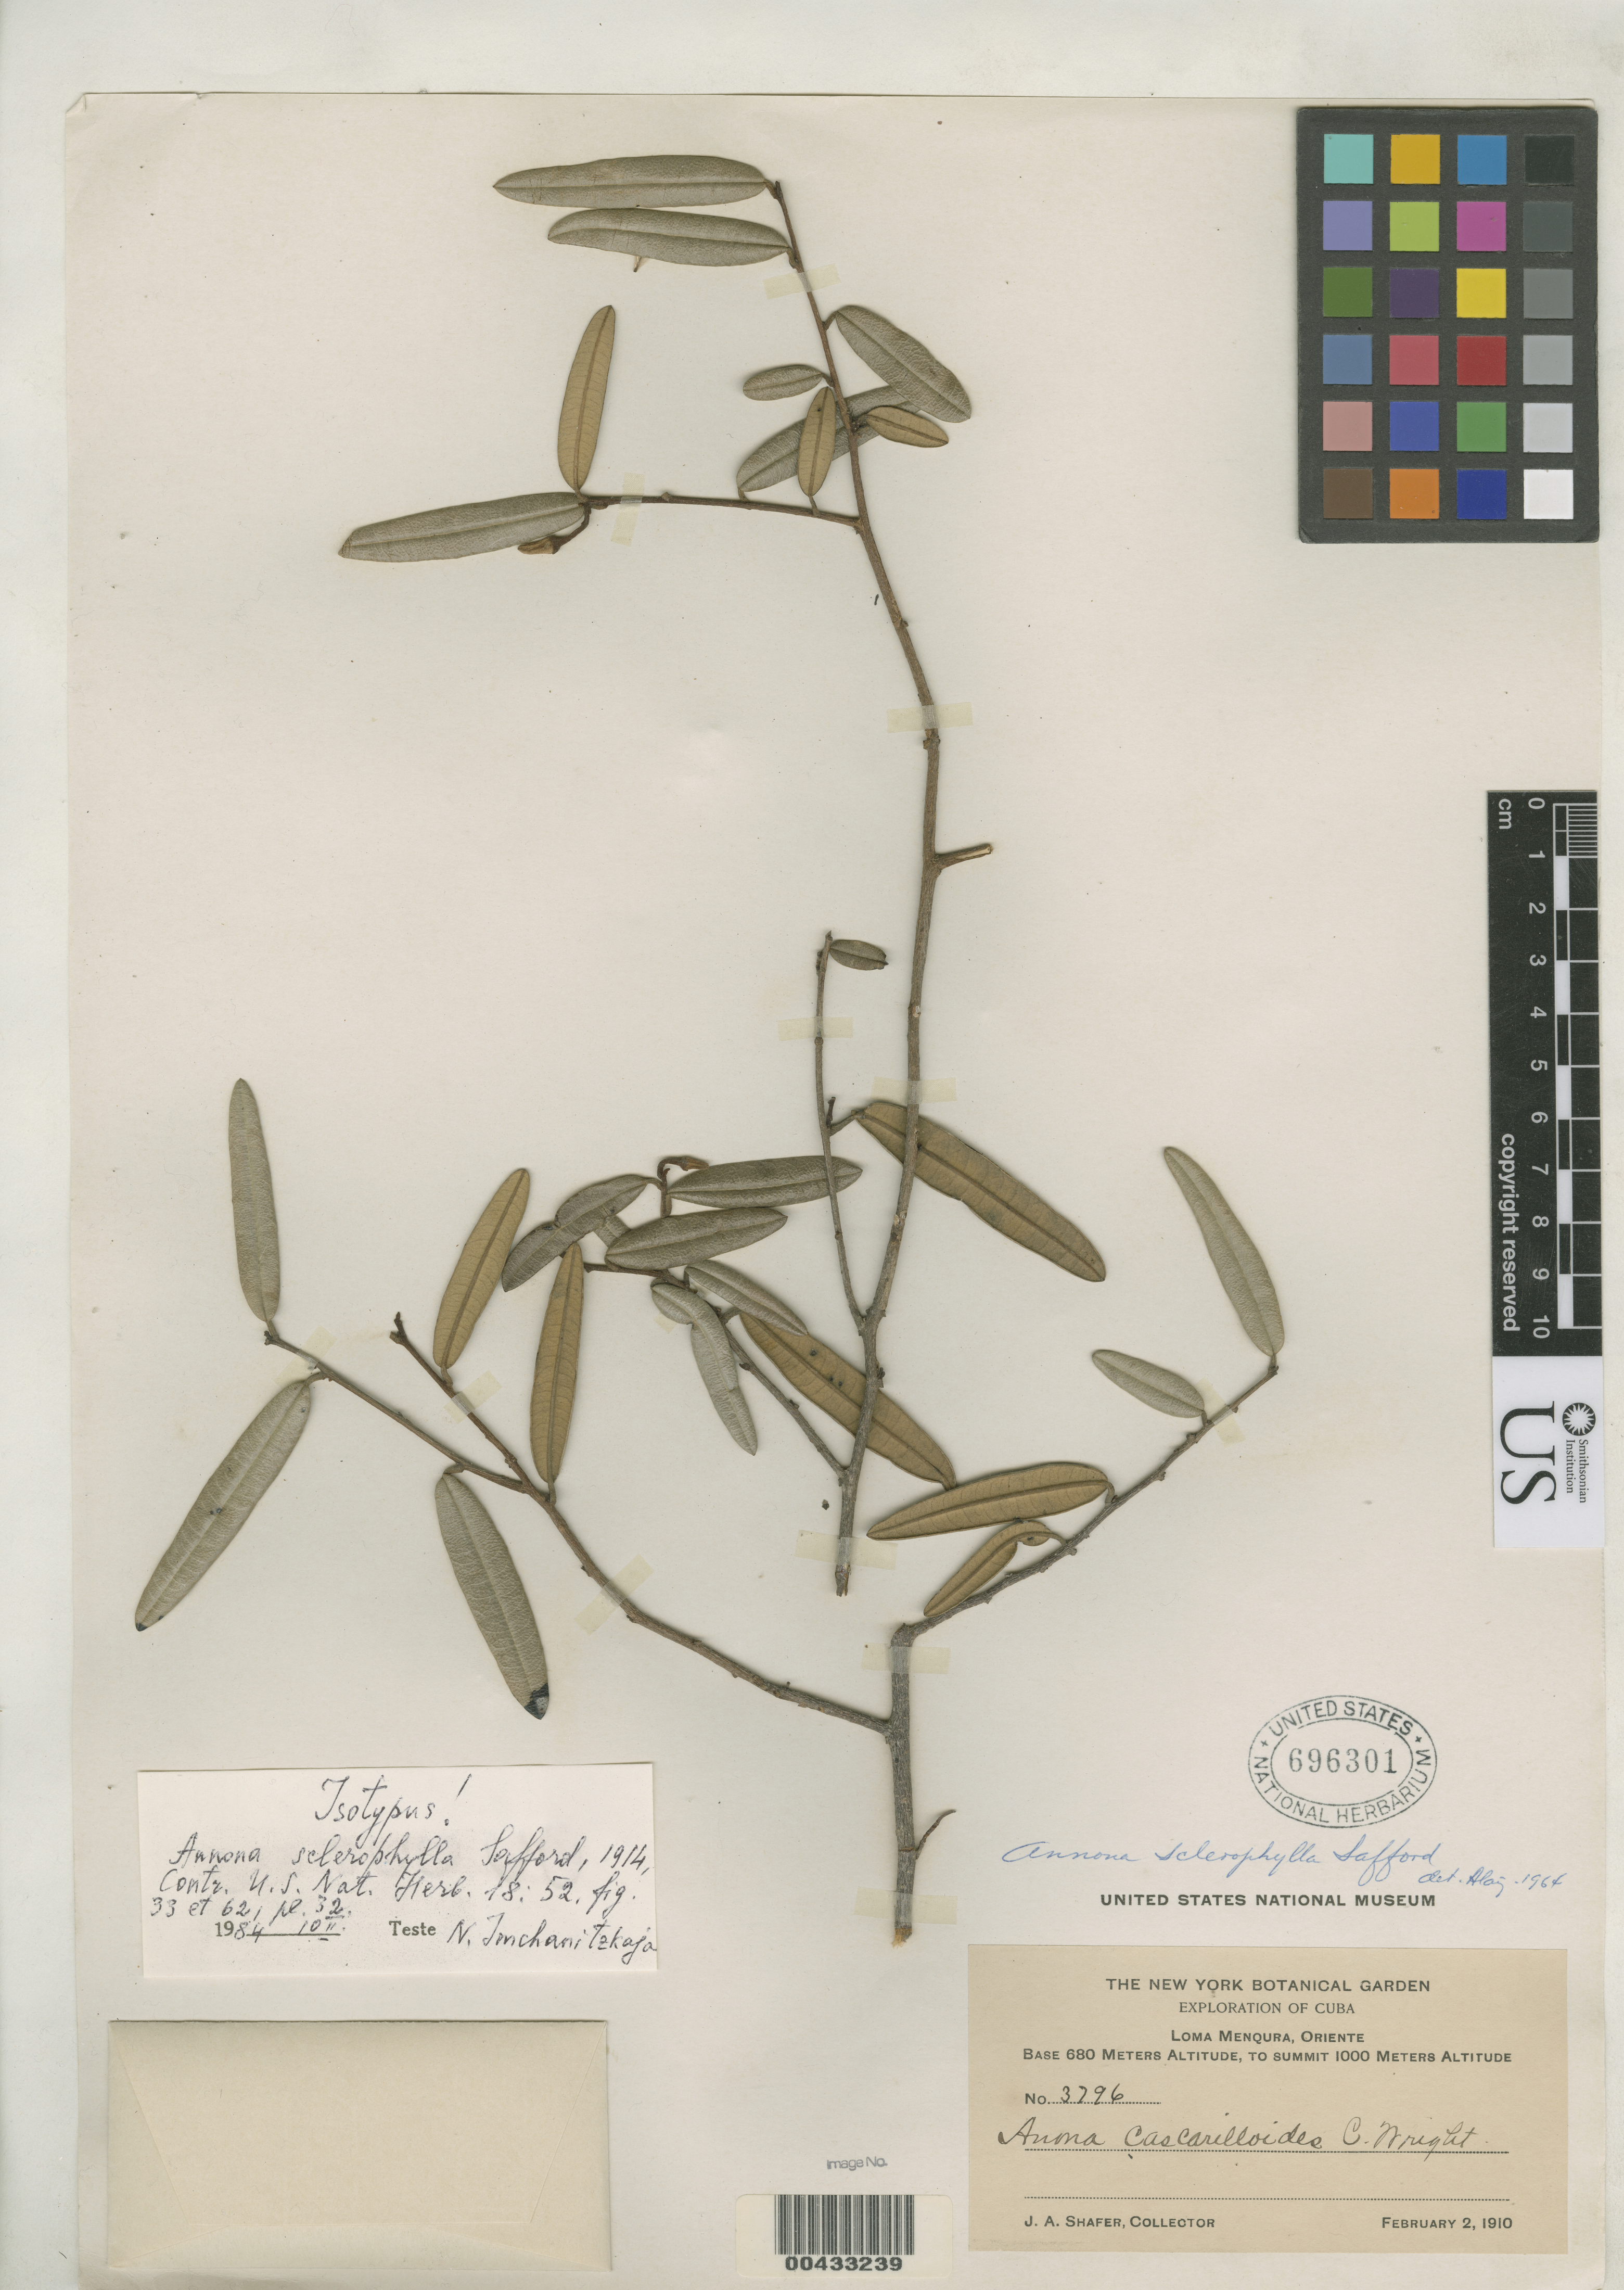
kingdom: Plantae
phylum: Tracheophyta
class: Magnoliopsida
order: Magnoliales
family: Annonaceae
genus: Annona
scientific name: Annona sclerophylla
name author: Saff.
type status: Isotype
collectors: J. A. Shafer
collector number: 3796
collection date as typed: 02 Feb 1910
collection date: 1910-02-02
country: Cuba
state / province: Oriente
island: Greater Antilles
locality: Loma Menquira.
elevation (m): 680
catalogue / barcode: US 696301